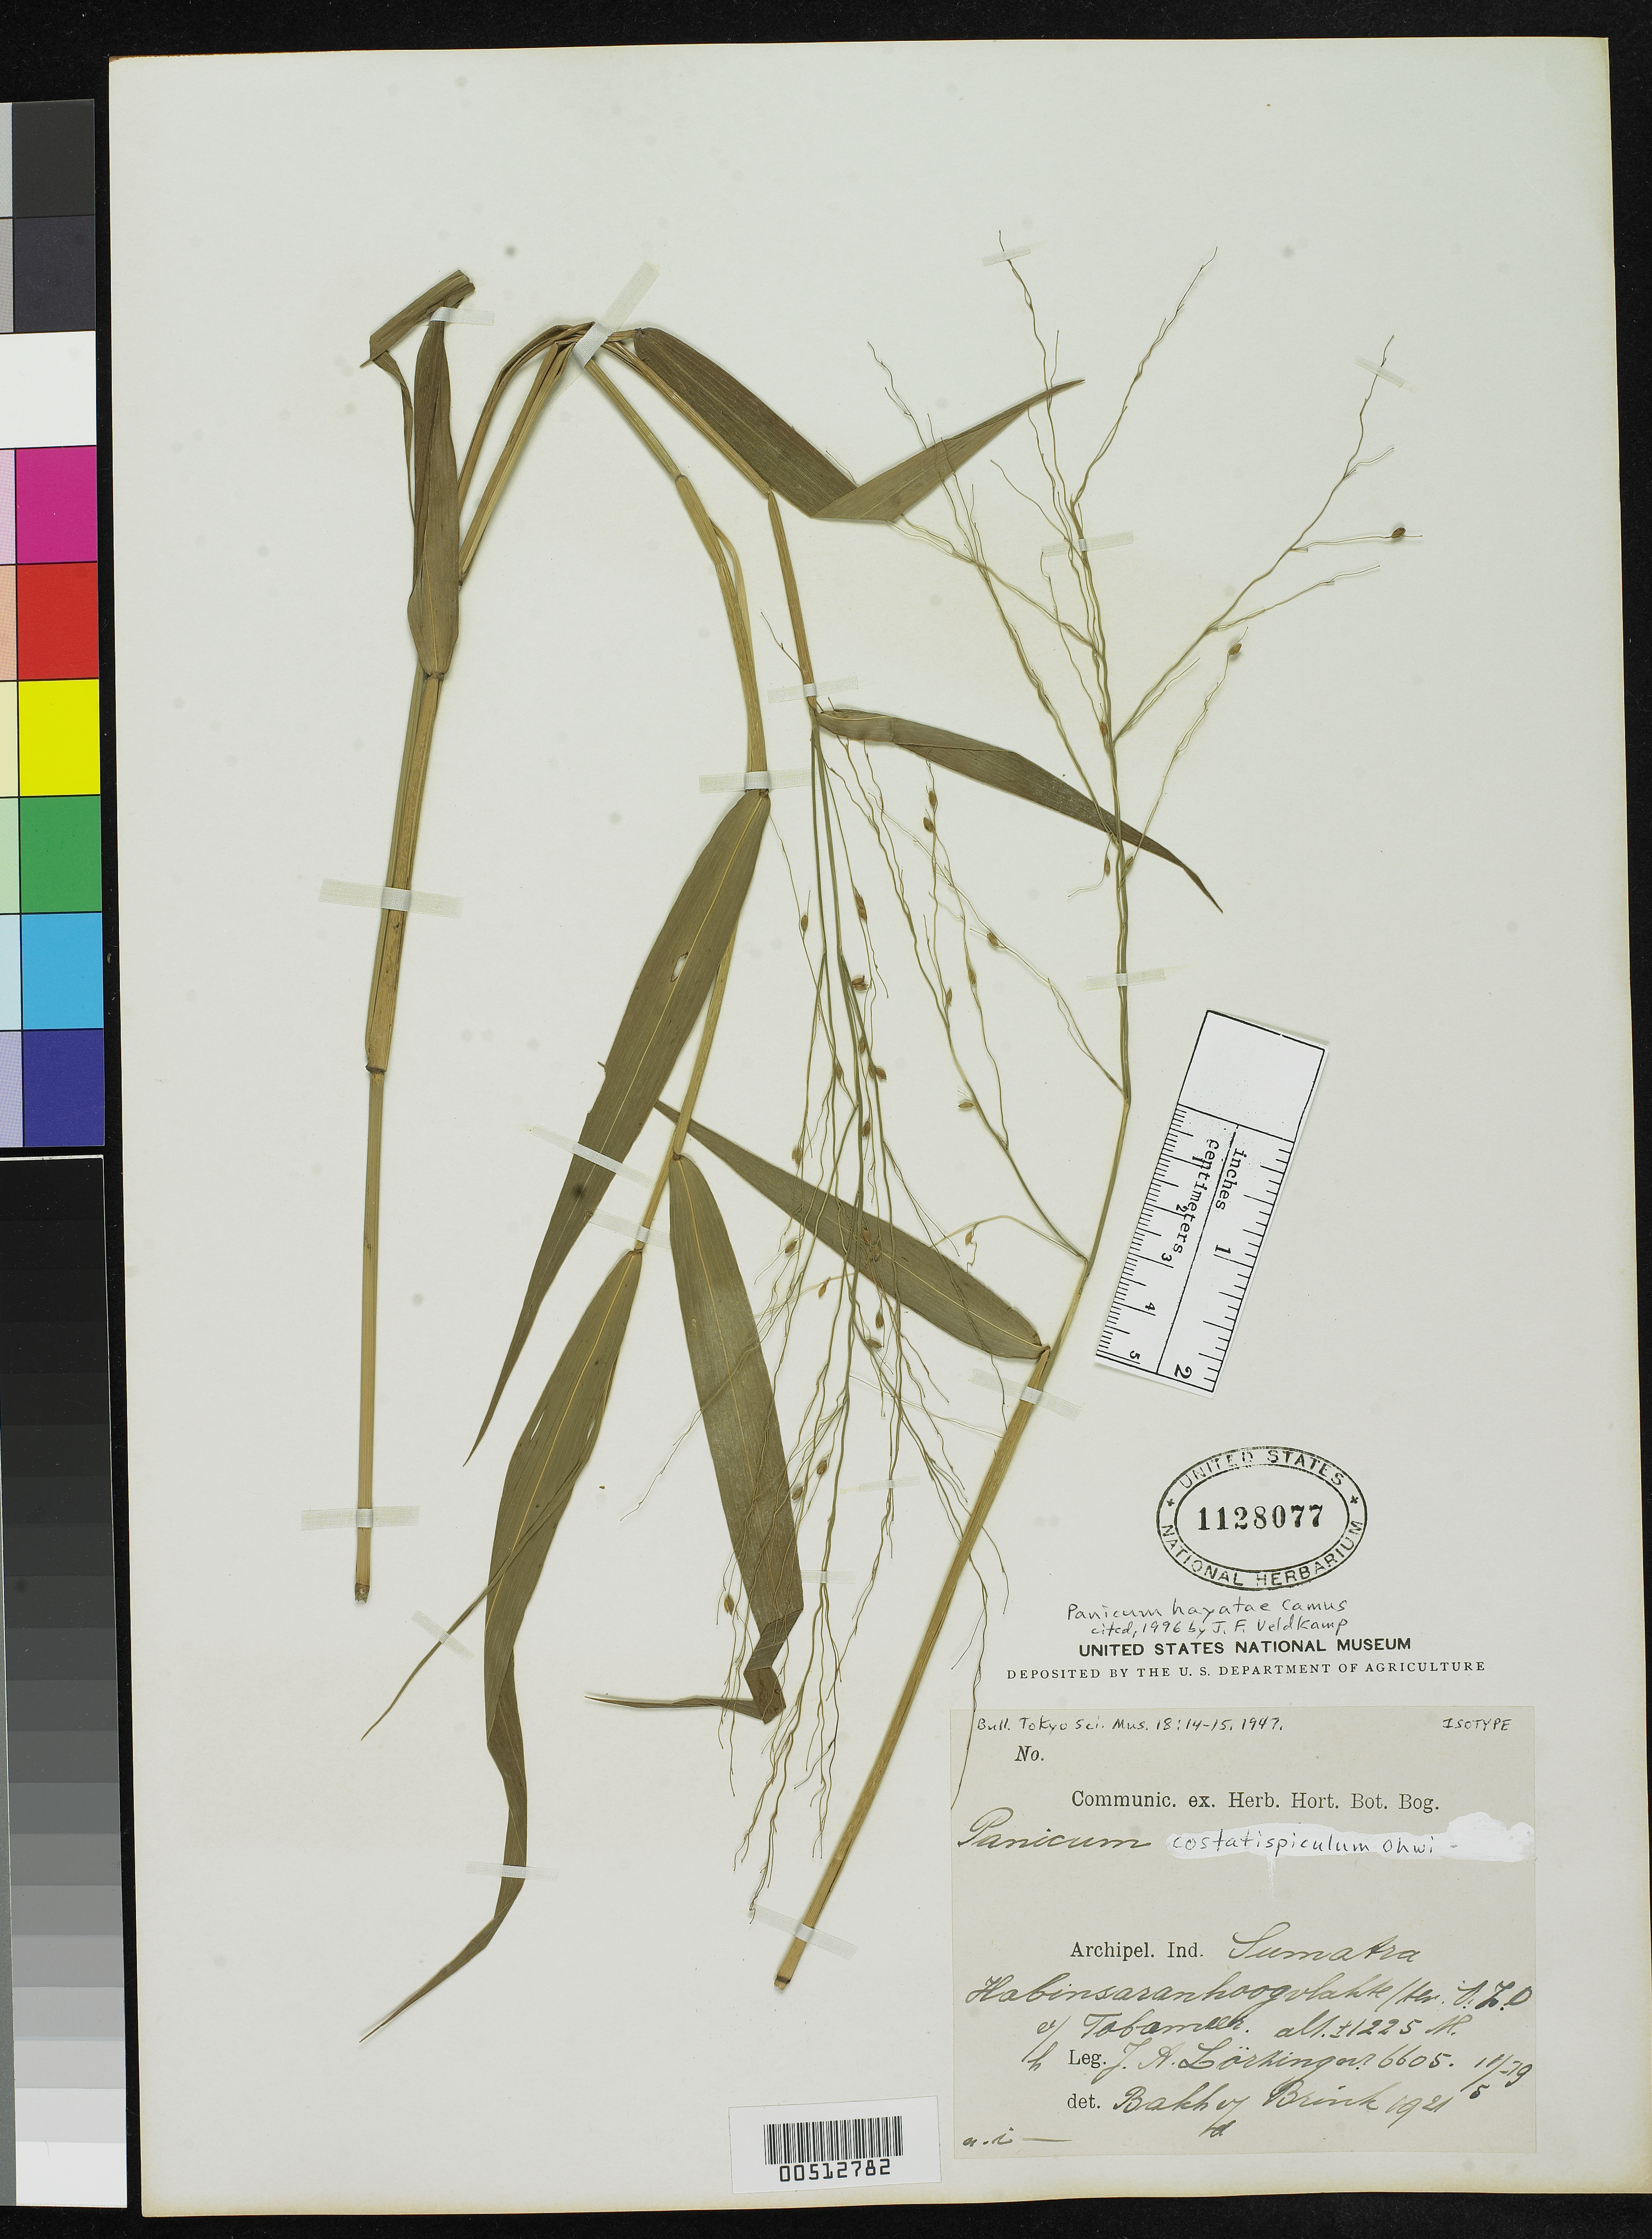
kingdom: Plantae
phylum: Tracheophyta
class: Liliopsida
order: Poales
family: Poaceae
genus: Panicum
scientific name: Panicum costatispiculum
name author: Ohwi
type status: Isotype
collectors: J. Loerzing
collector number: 6605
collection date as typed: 19 Nov 1905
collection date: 1905-11-19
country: Indonesia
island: Sumatra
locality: Habinsaran Hoogvlakte, Tobameer.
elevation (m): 1225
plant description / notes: Original annotation on label altered (obliterated/overwritten; S.F. Smith script), noted May 2014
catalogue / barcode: US 1128077